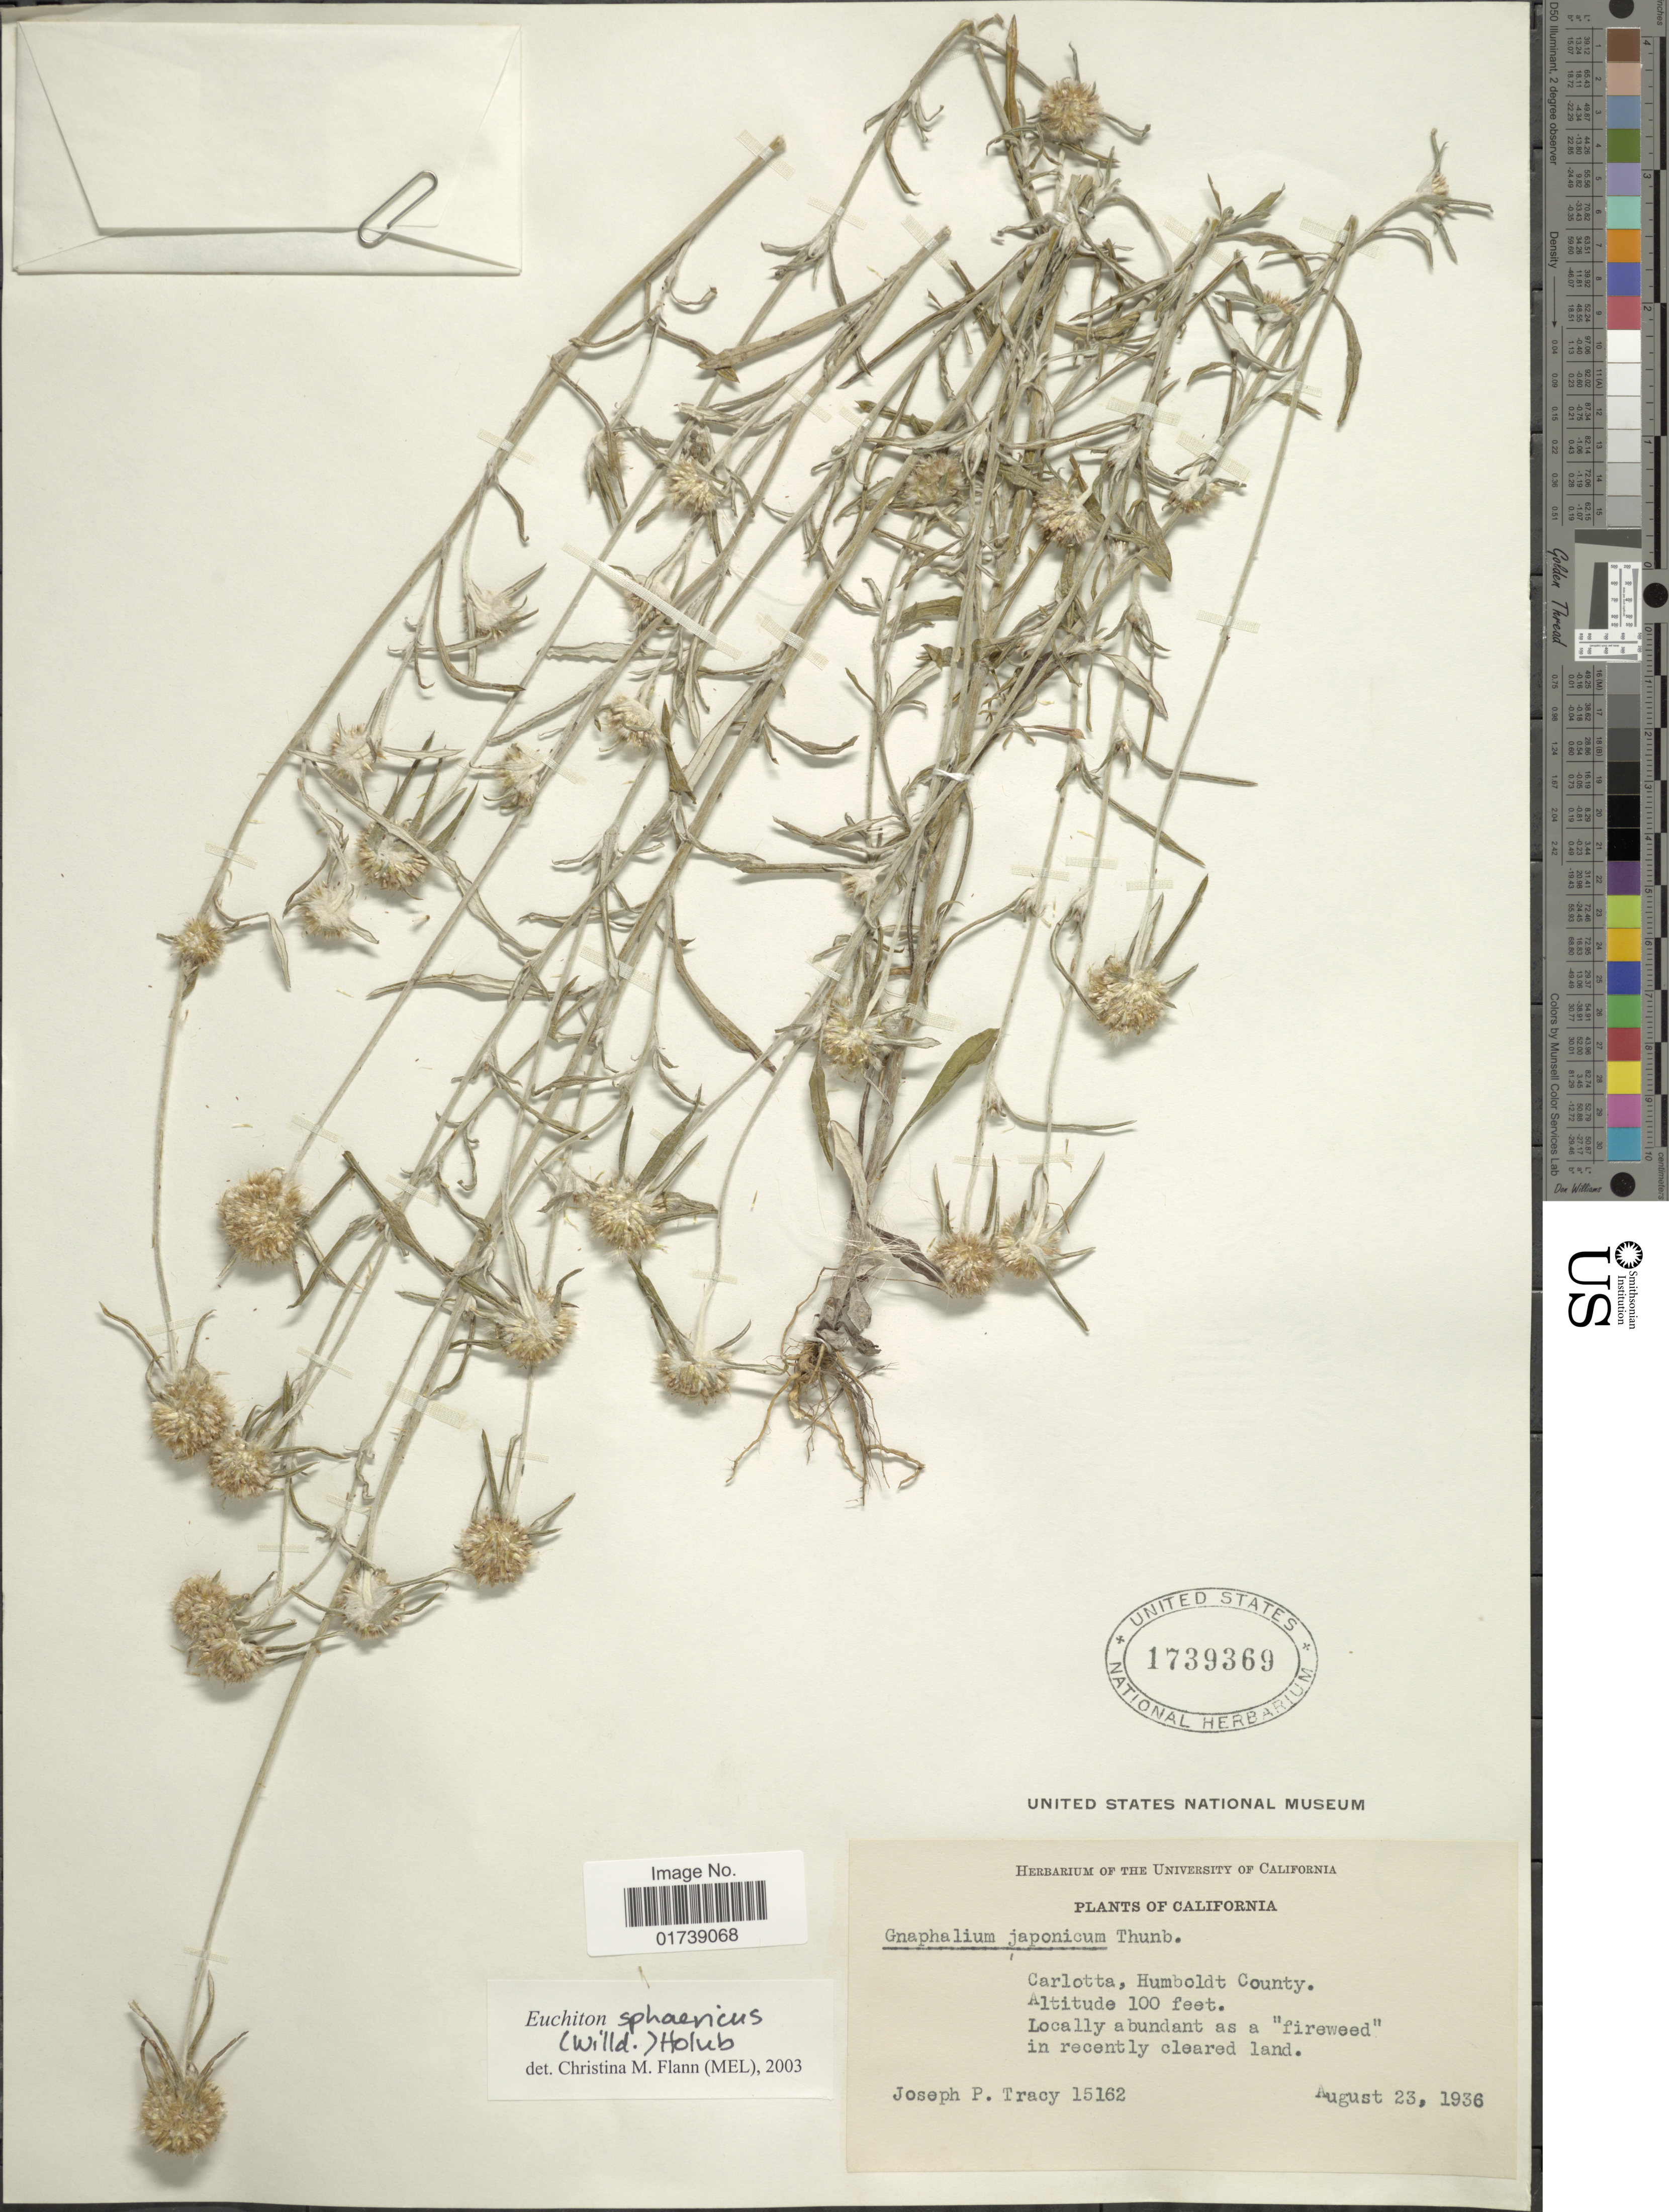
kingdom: Plantae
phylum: Tracheophyta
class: Magnoliopsida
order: Asterales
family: Asteraceae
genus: Euchiton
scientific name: Euchiton sphaericus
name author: (Willd.) Holub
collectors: J. Tracy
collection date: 1936-08-23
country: United States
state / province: California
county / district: Humboldt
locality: Carlotta, Humboldt County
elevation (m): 30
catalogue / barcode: US 1739369